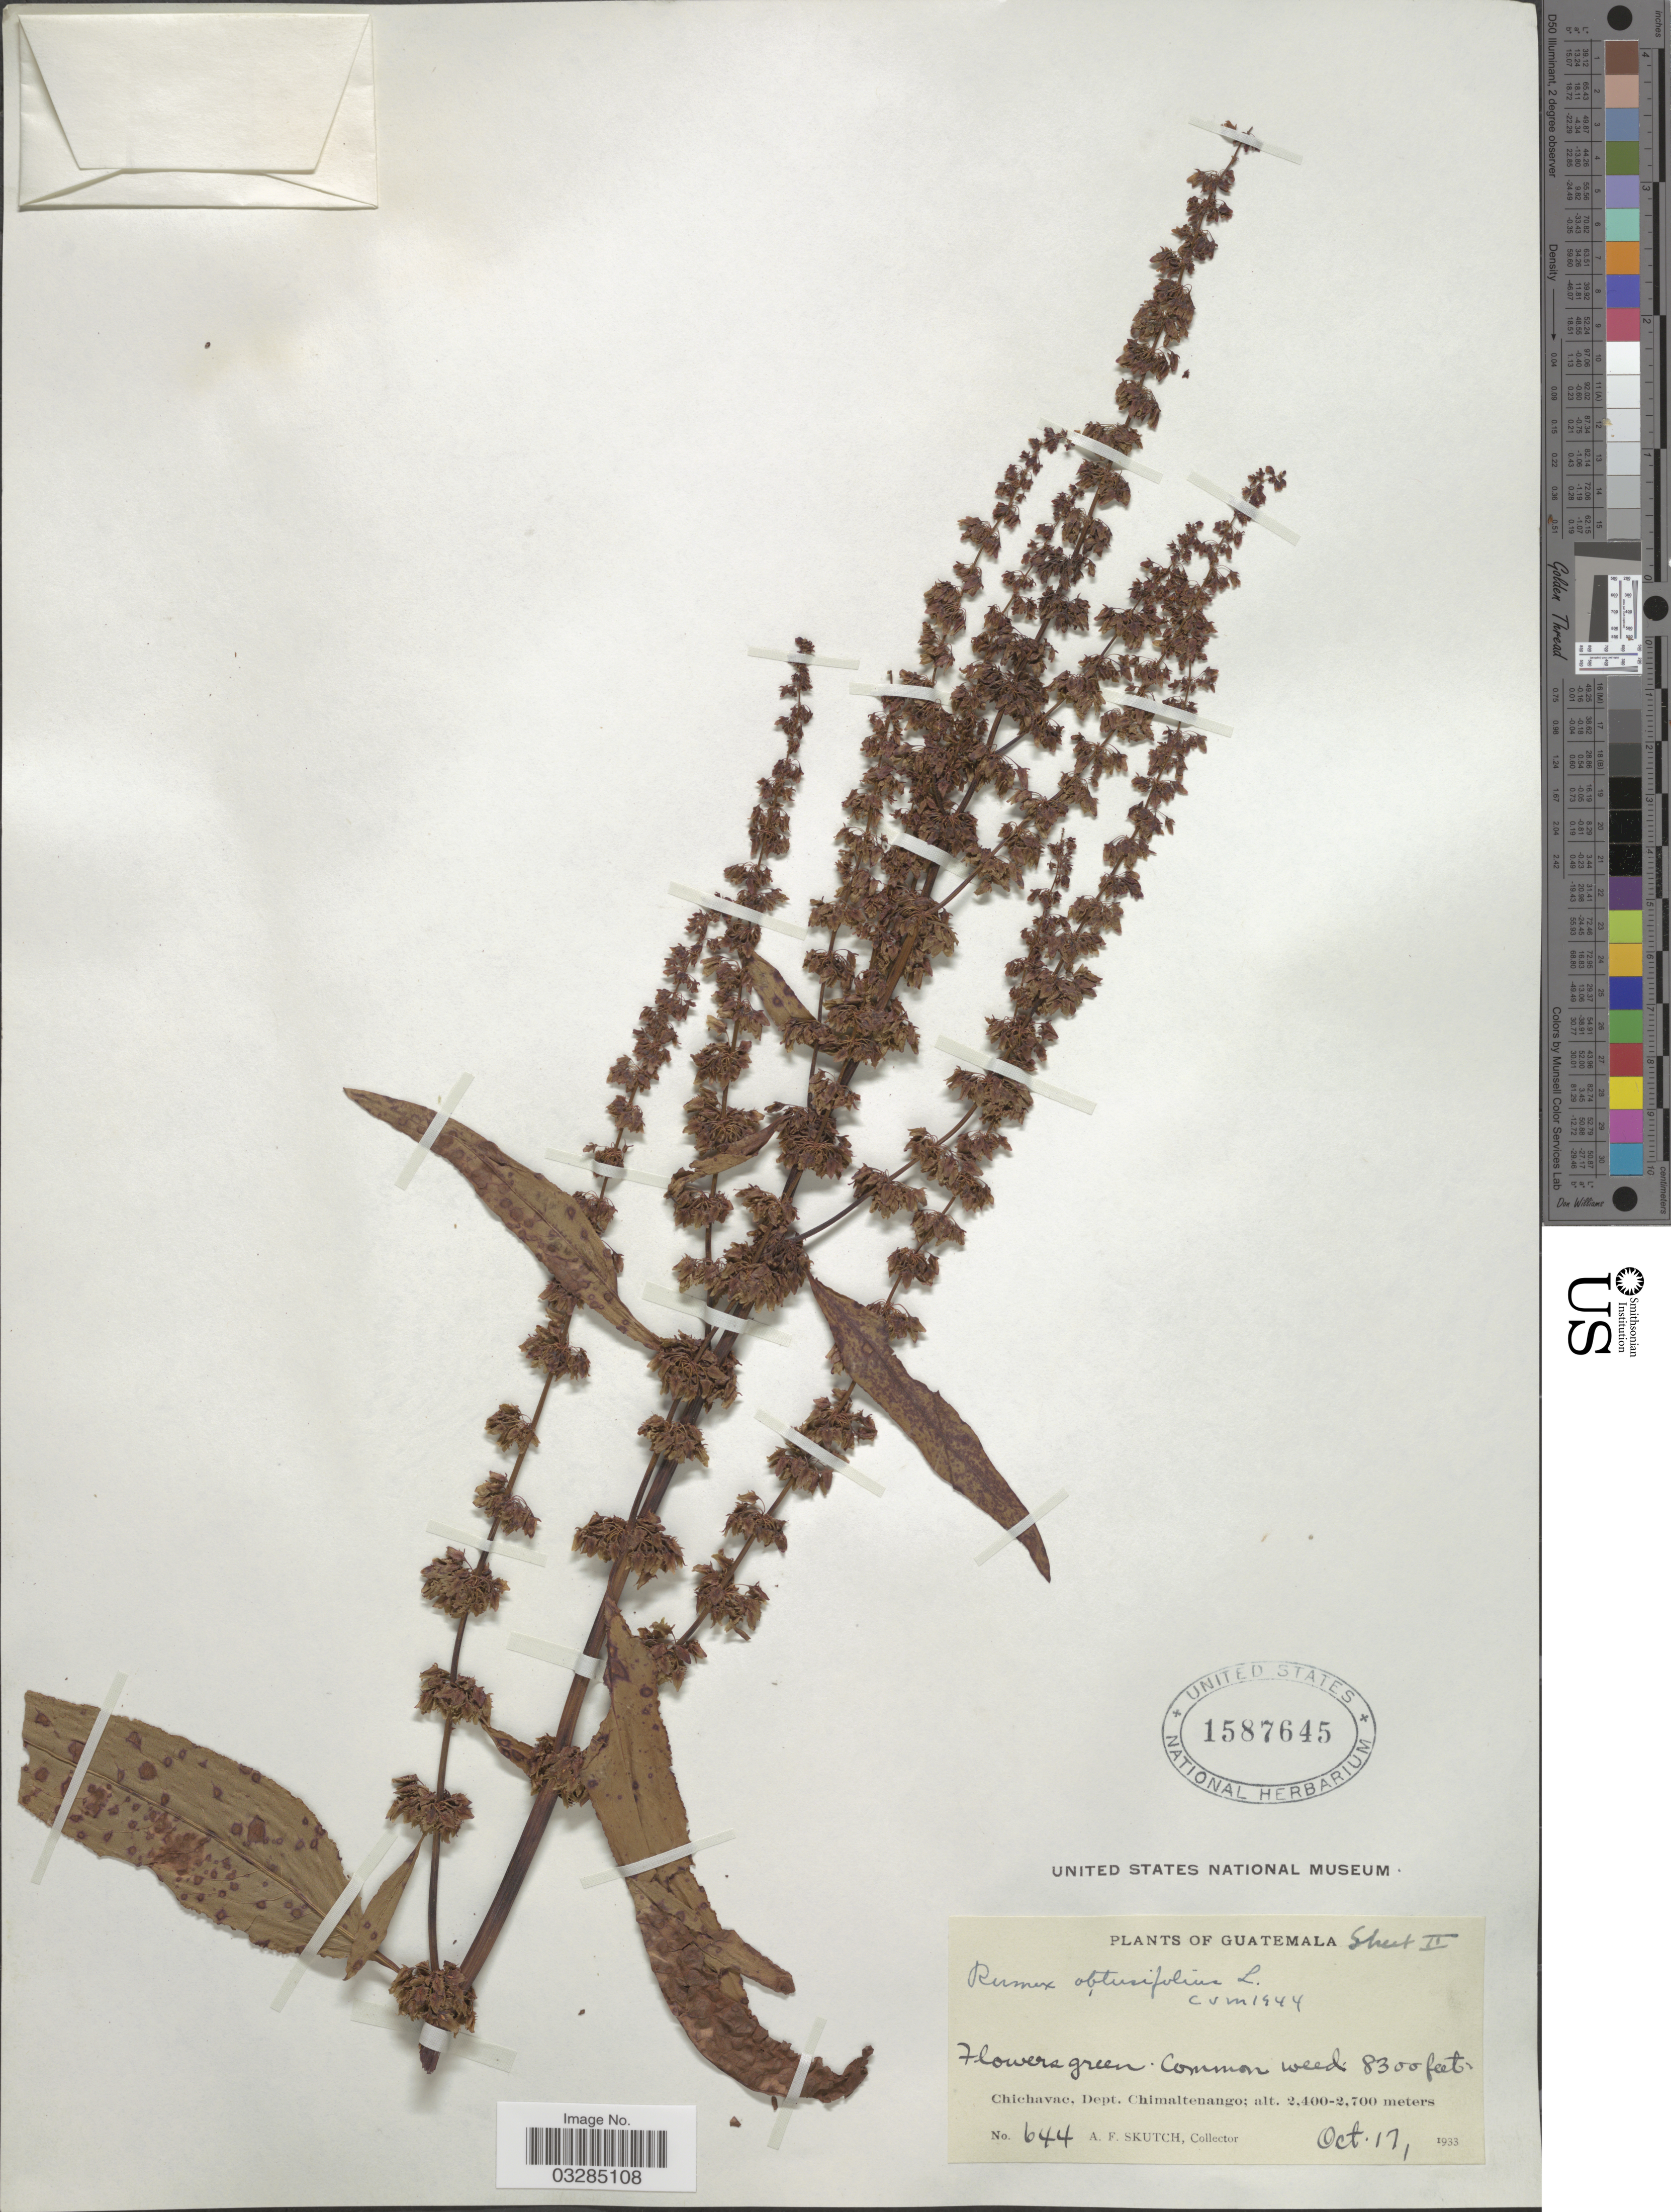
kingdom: Plantae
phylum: Tracheophyta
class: Magnoliopsida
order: Caryophyllales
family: Polygonaceae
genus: Rumex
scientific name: Rumex obtusifolius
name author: L.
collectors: A. F. Skutch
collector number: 644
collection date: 1933-10-17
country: Guatemala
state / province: Chimaltenango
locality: Chichavac, Dept. Chimaltenango.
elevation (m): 2530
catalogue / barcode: US 1587645